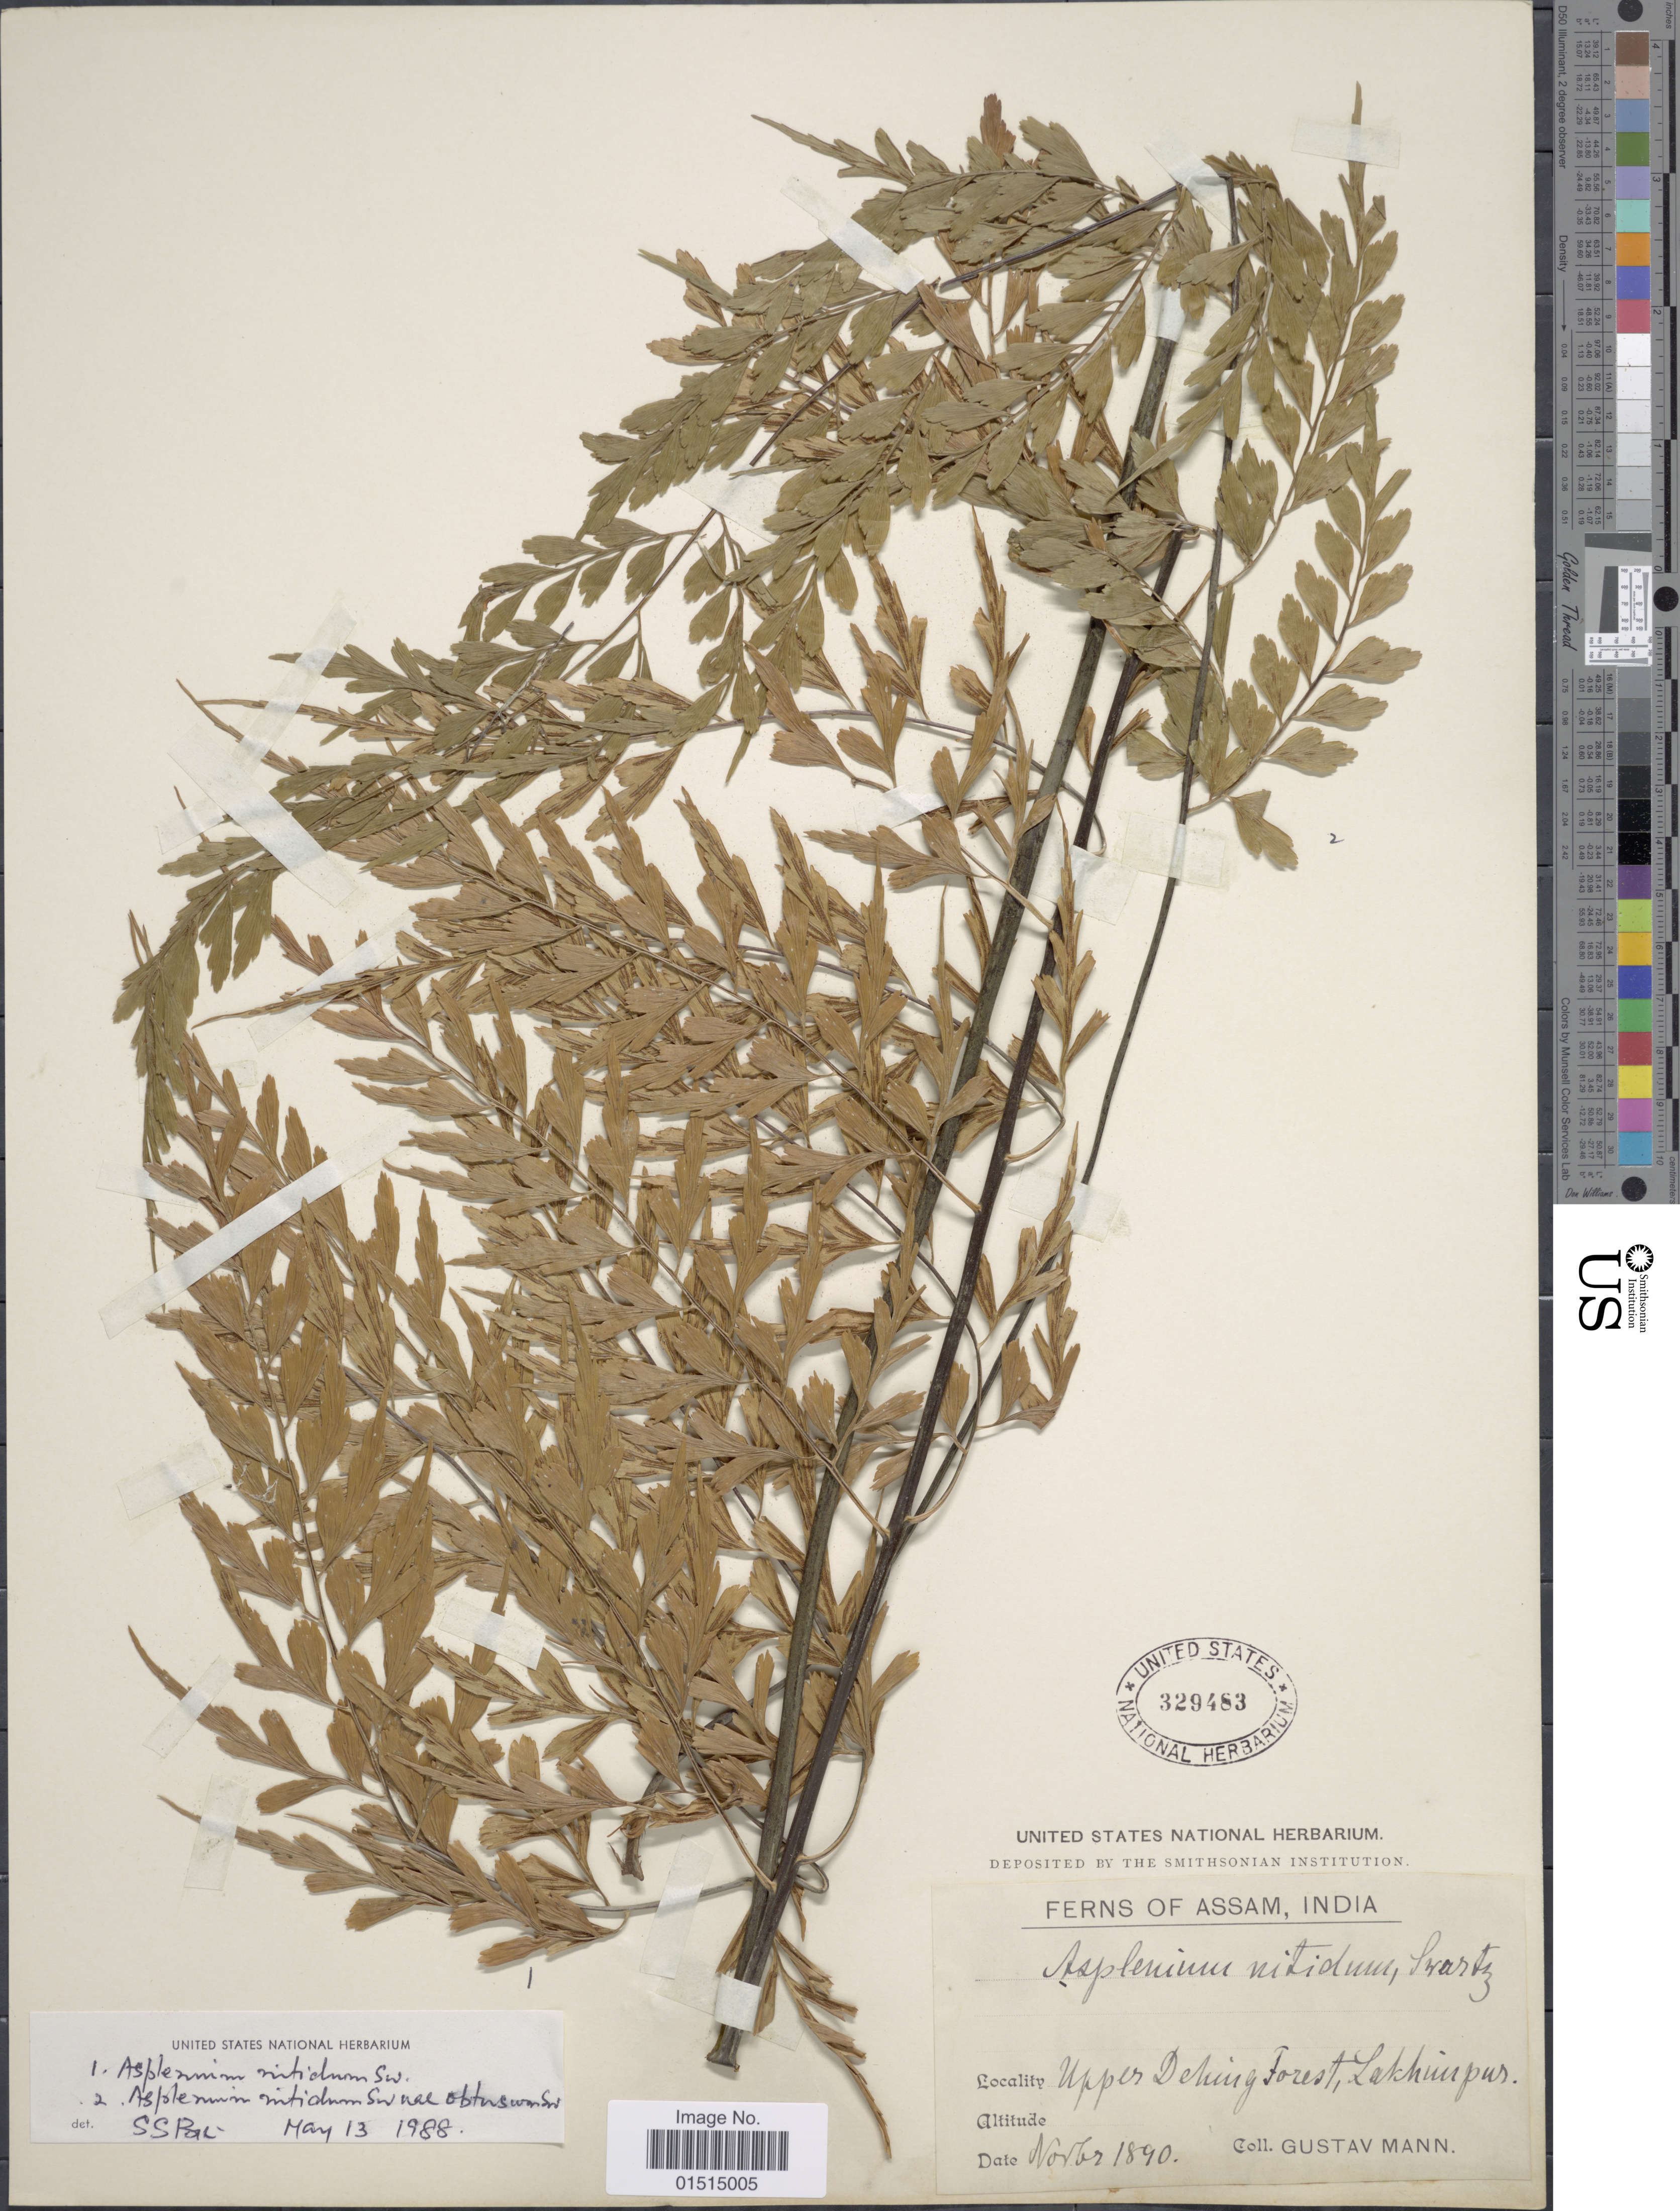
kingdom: Plantae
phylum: Tracheophyta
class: Polypodiopsida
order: Polypodiales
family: Aspleniaceae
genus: Asplenium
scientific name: Asplenium laserpitiifolium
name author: Lam.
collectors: G. Mann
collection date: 1890-11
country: India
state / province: Assam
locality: Upper Dehing Forest, Lakhimpur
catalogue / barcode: US 329483